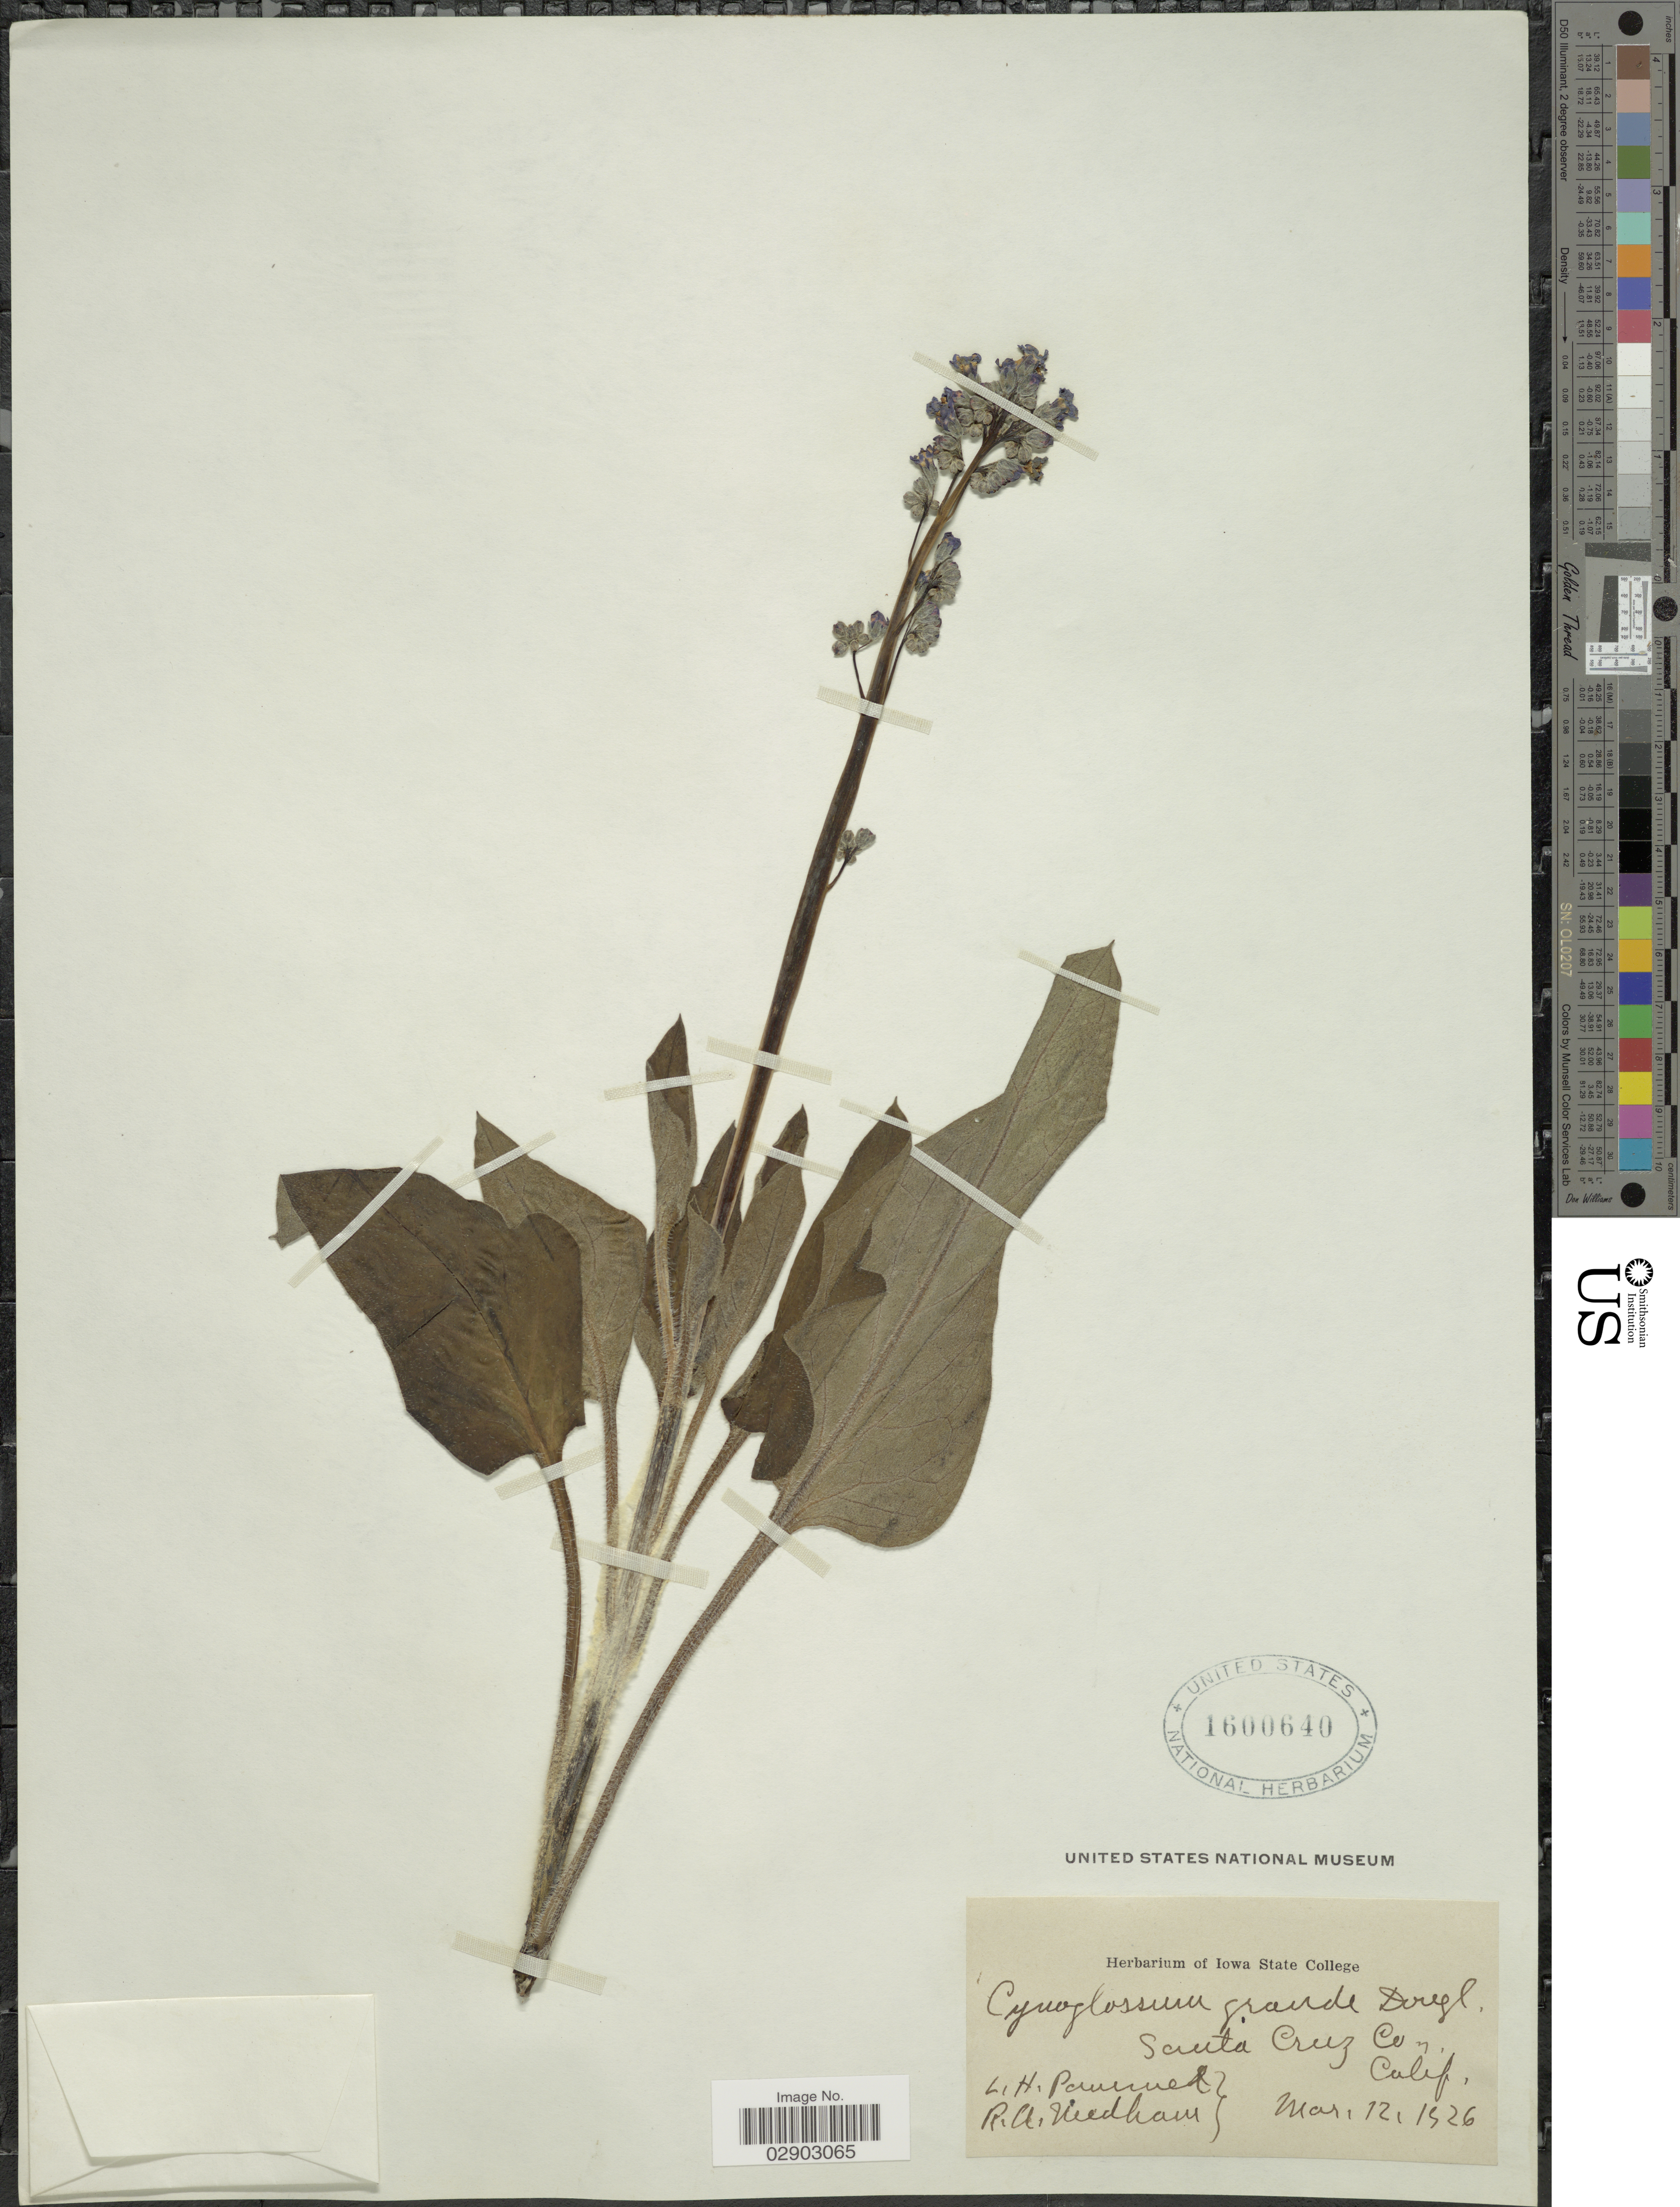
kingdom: Plantae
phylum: Tracheophyta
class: Magnoliopsida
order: Boraginales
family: Boraginaceae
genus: Cynoglossum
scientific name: Cynoglossum grande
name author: Douglas ex Lehm.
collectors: L. Pammel & R. Needham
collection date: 1926-03-12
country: United States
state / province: California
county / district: Santa Cruz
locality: Santa Cruz Co.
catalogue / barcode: US 1600640